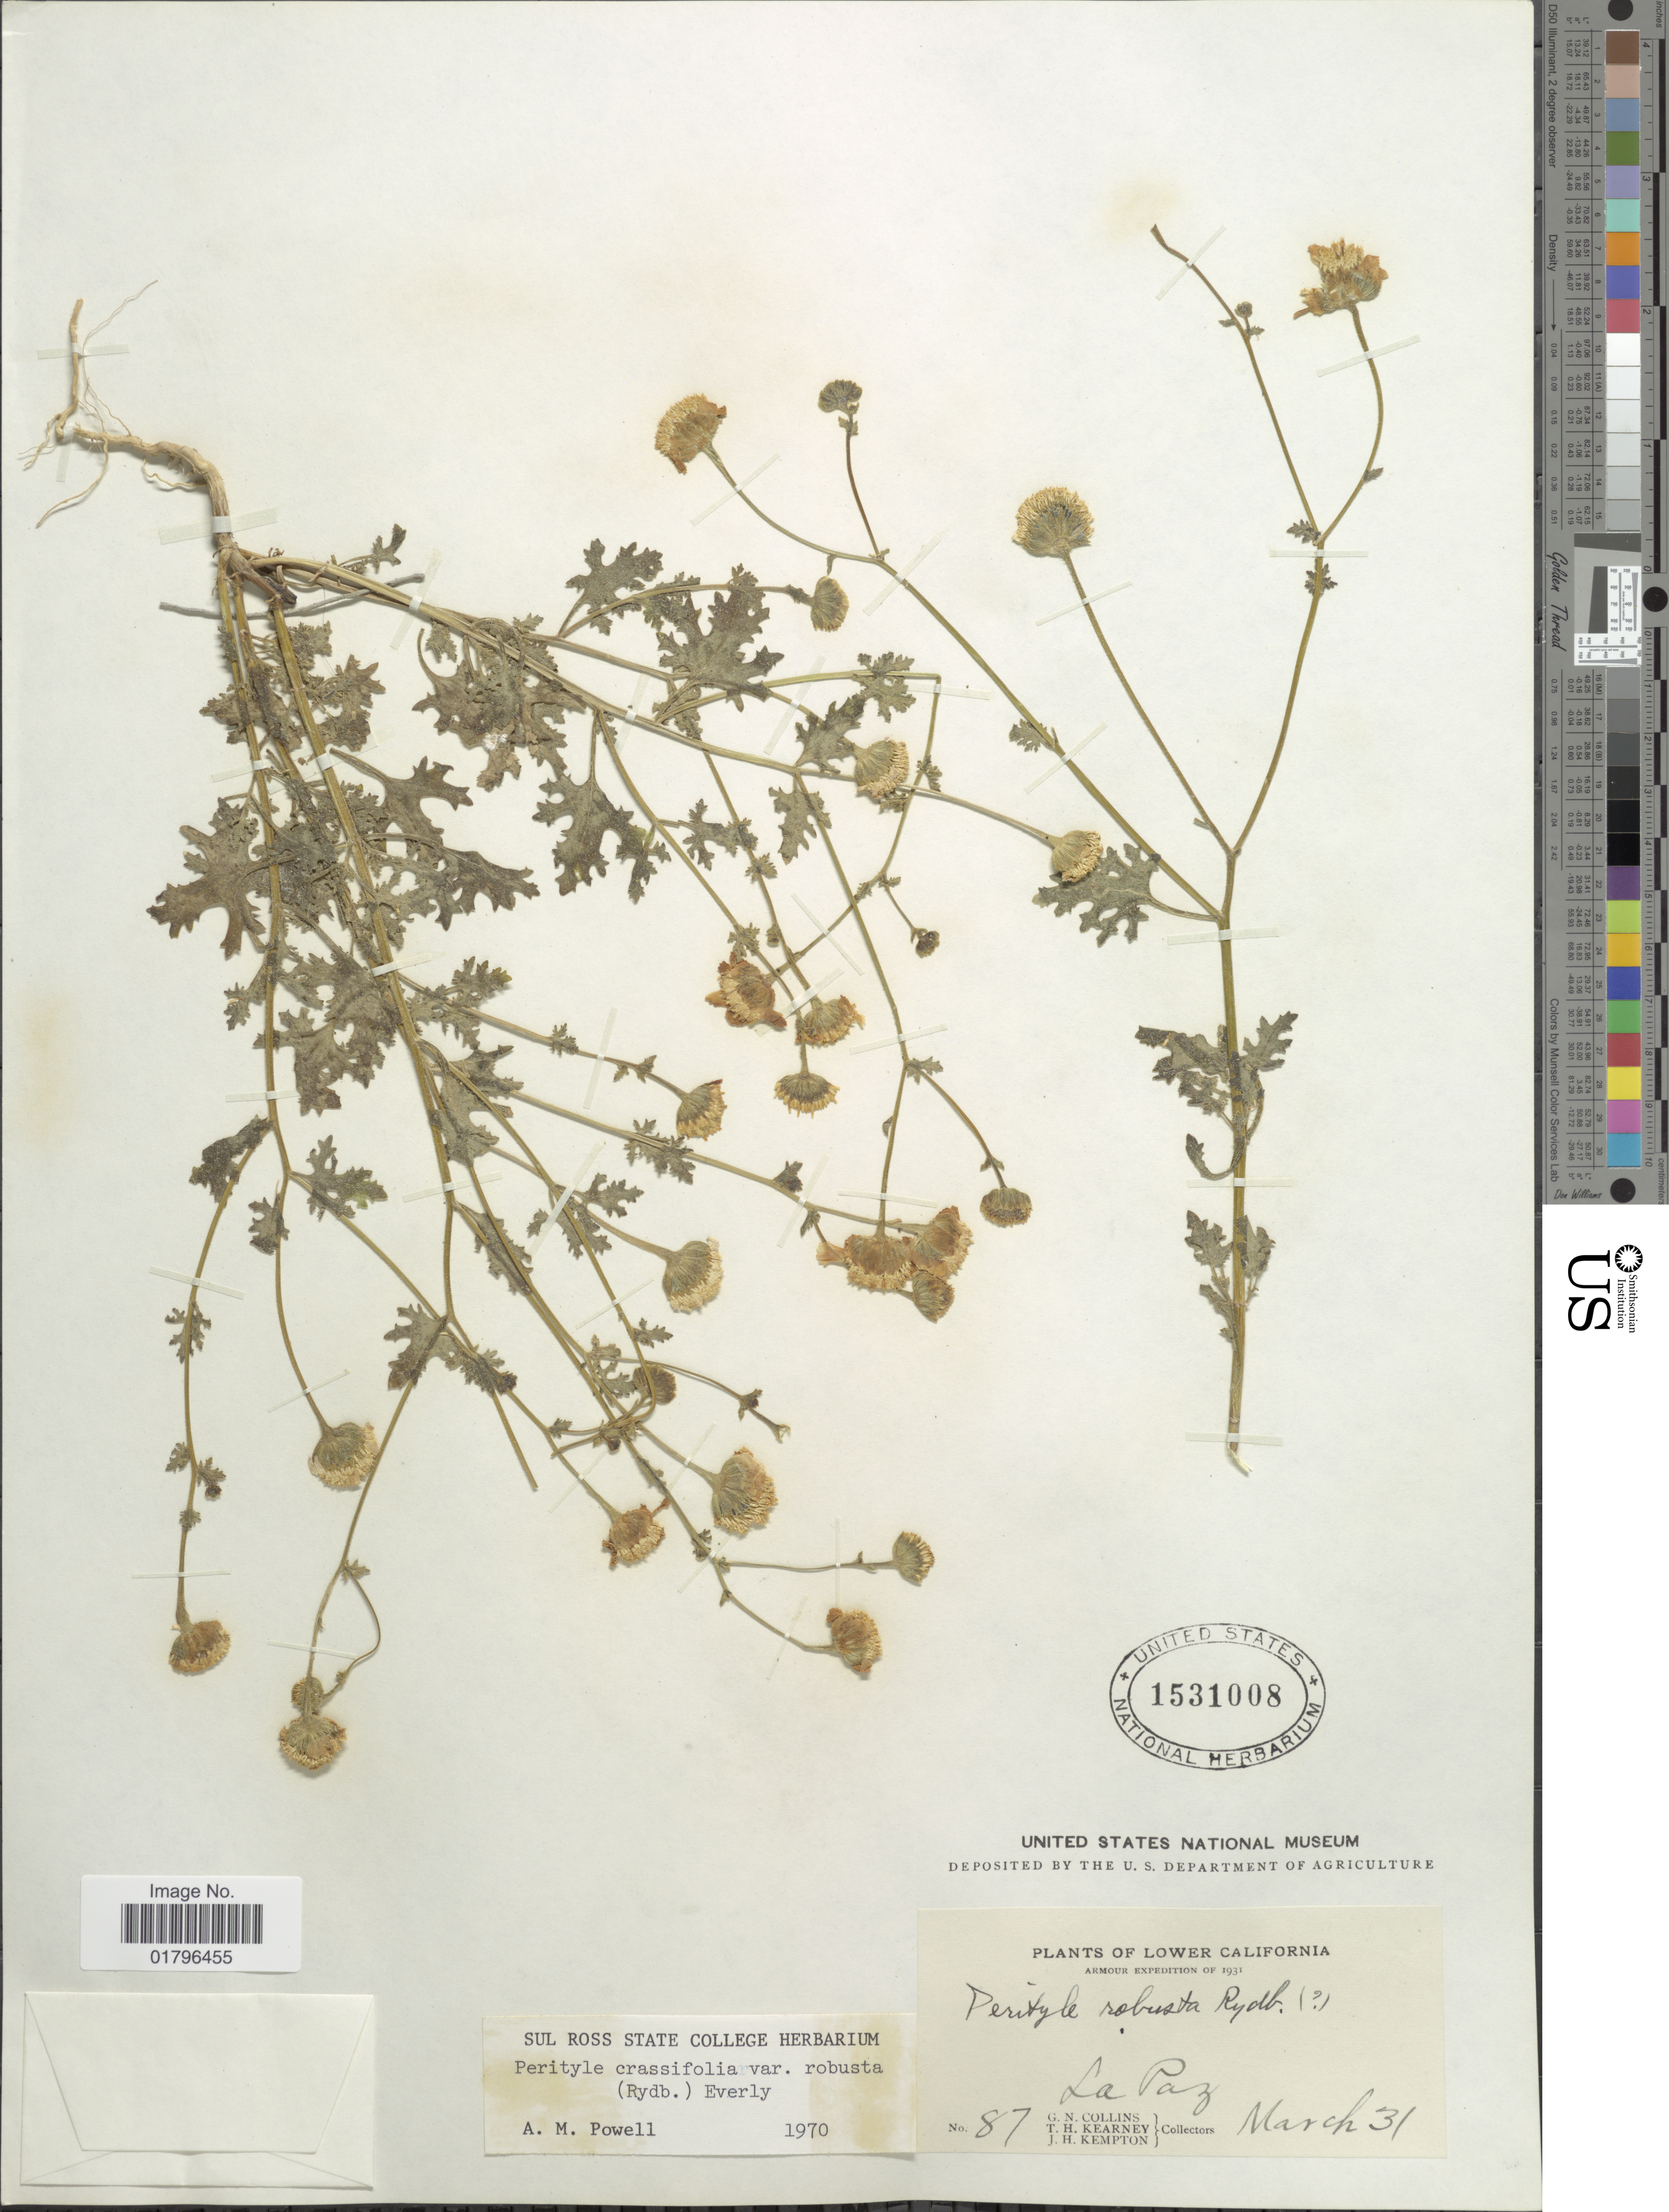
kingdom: Plantae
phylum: Tracheophyta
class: Magnoliopsida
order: Asterales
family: Asteraceae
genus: Perityle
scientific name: Perityle crassifolia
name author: Brandegee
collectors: G. Collins, T. H. Kearney & J. H. Kempton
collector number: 87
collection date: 1931-03-31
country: Mexico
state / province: Baja California Sur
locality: Lower California. La Paz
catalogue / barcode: US 1531008